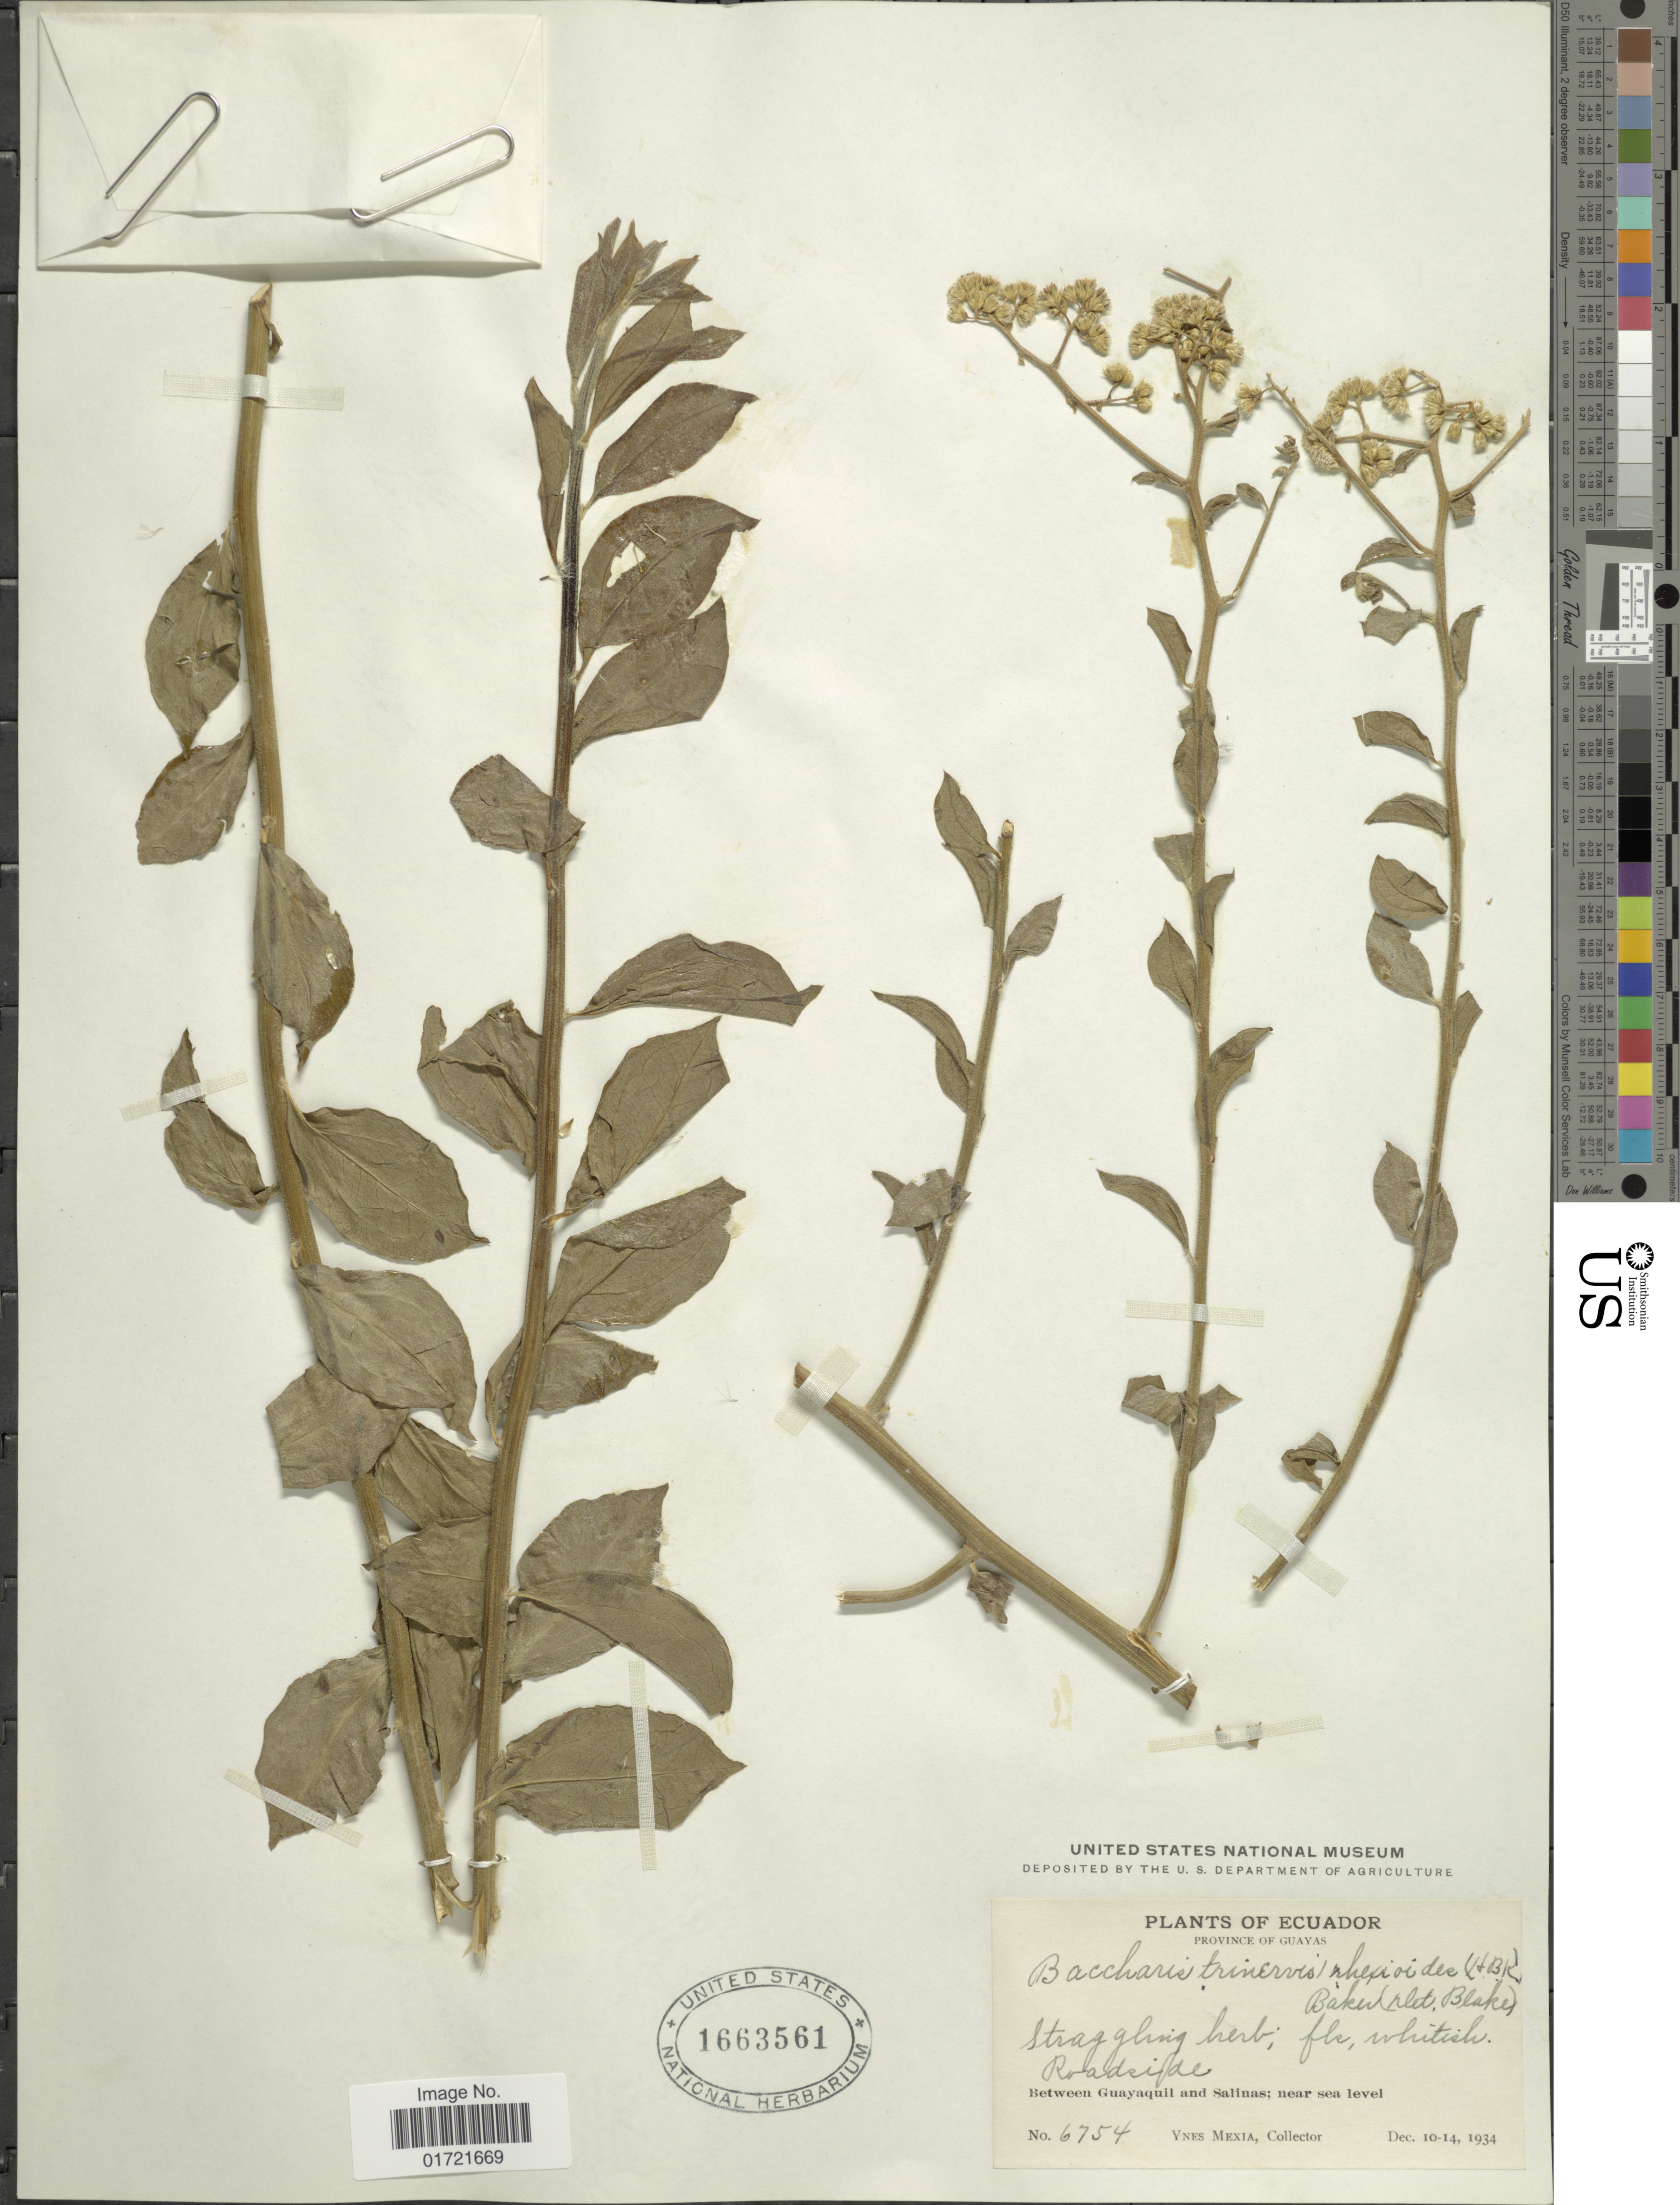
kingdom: Plantae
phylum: Tracheophyta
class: Magnoliopsida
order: Asterales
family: Asteraceae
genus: Baccharis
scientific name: Baccharis trinervis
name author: (Lam.) Pers.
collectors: Y. Mexia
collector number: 6754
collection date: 1934-12-10/1934-12-14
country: Ecuador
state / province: Guayas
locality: Province of Guayas, Roadside, Between Guayaquil and Salinas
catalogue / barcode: US 1663561